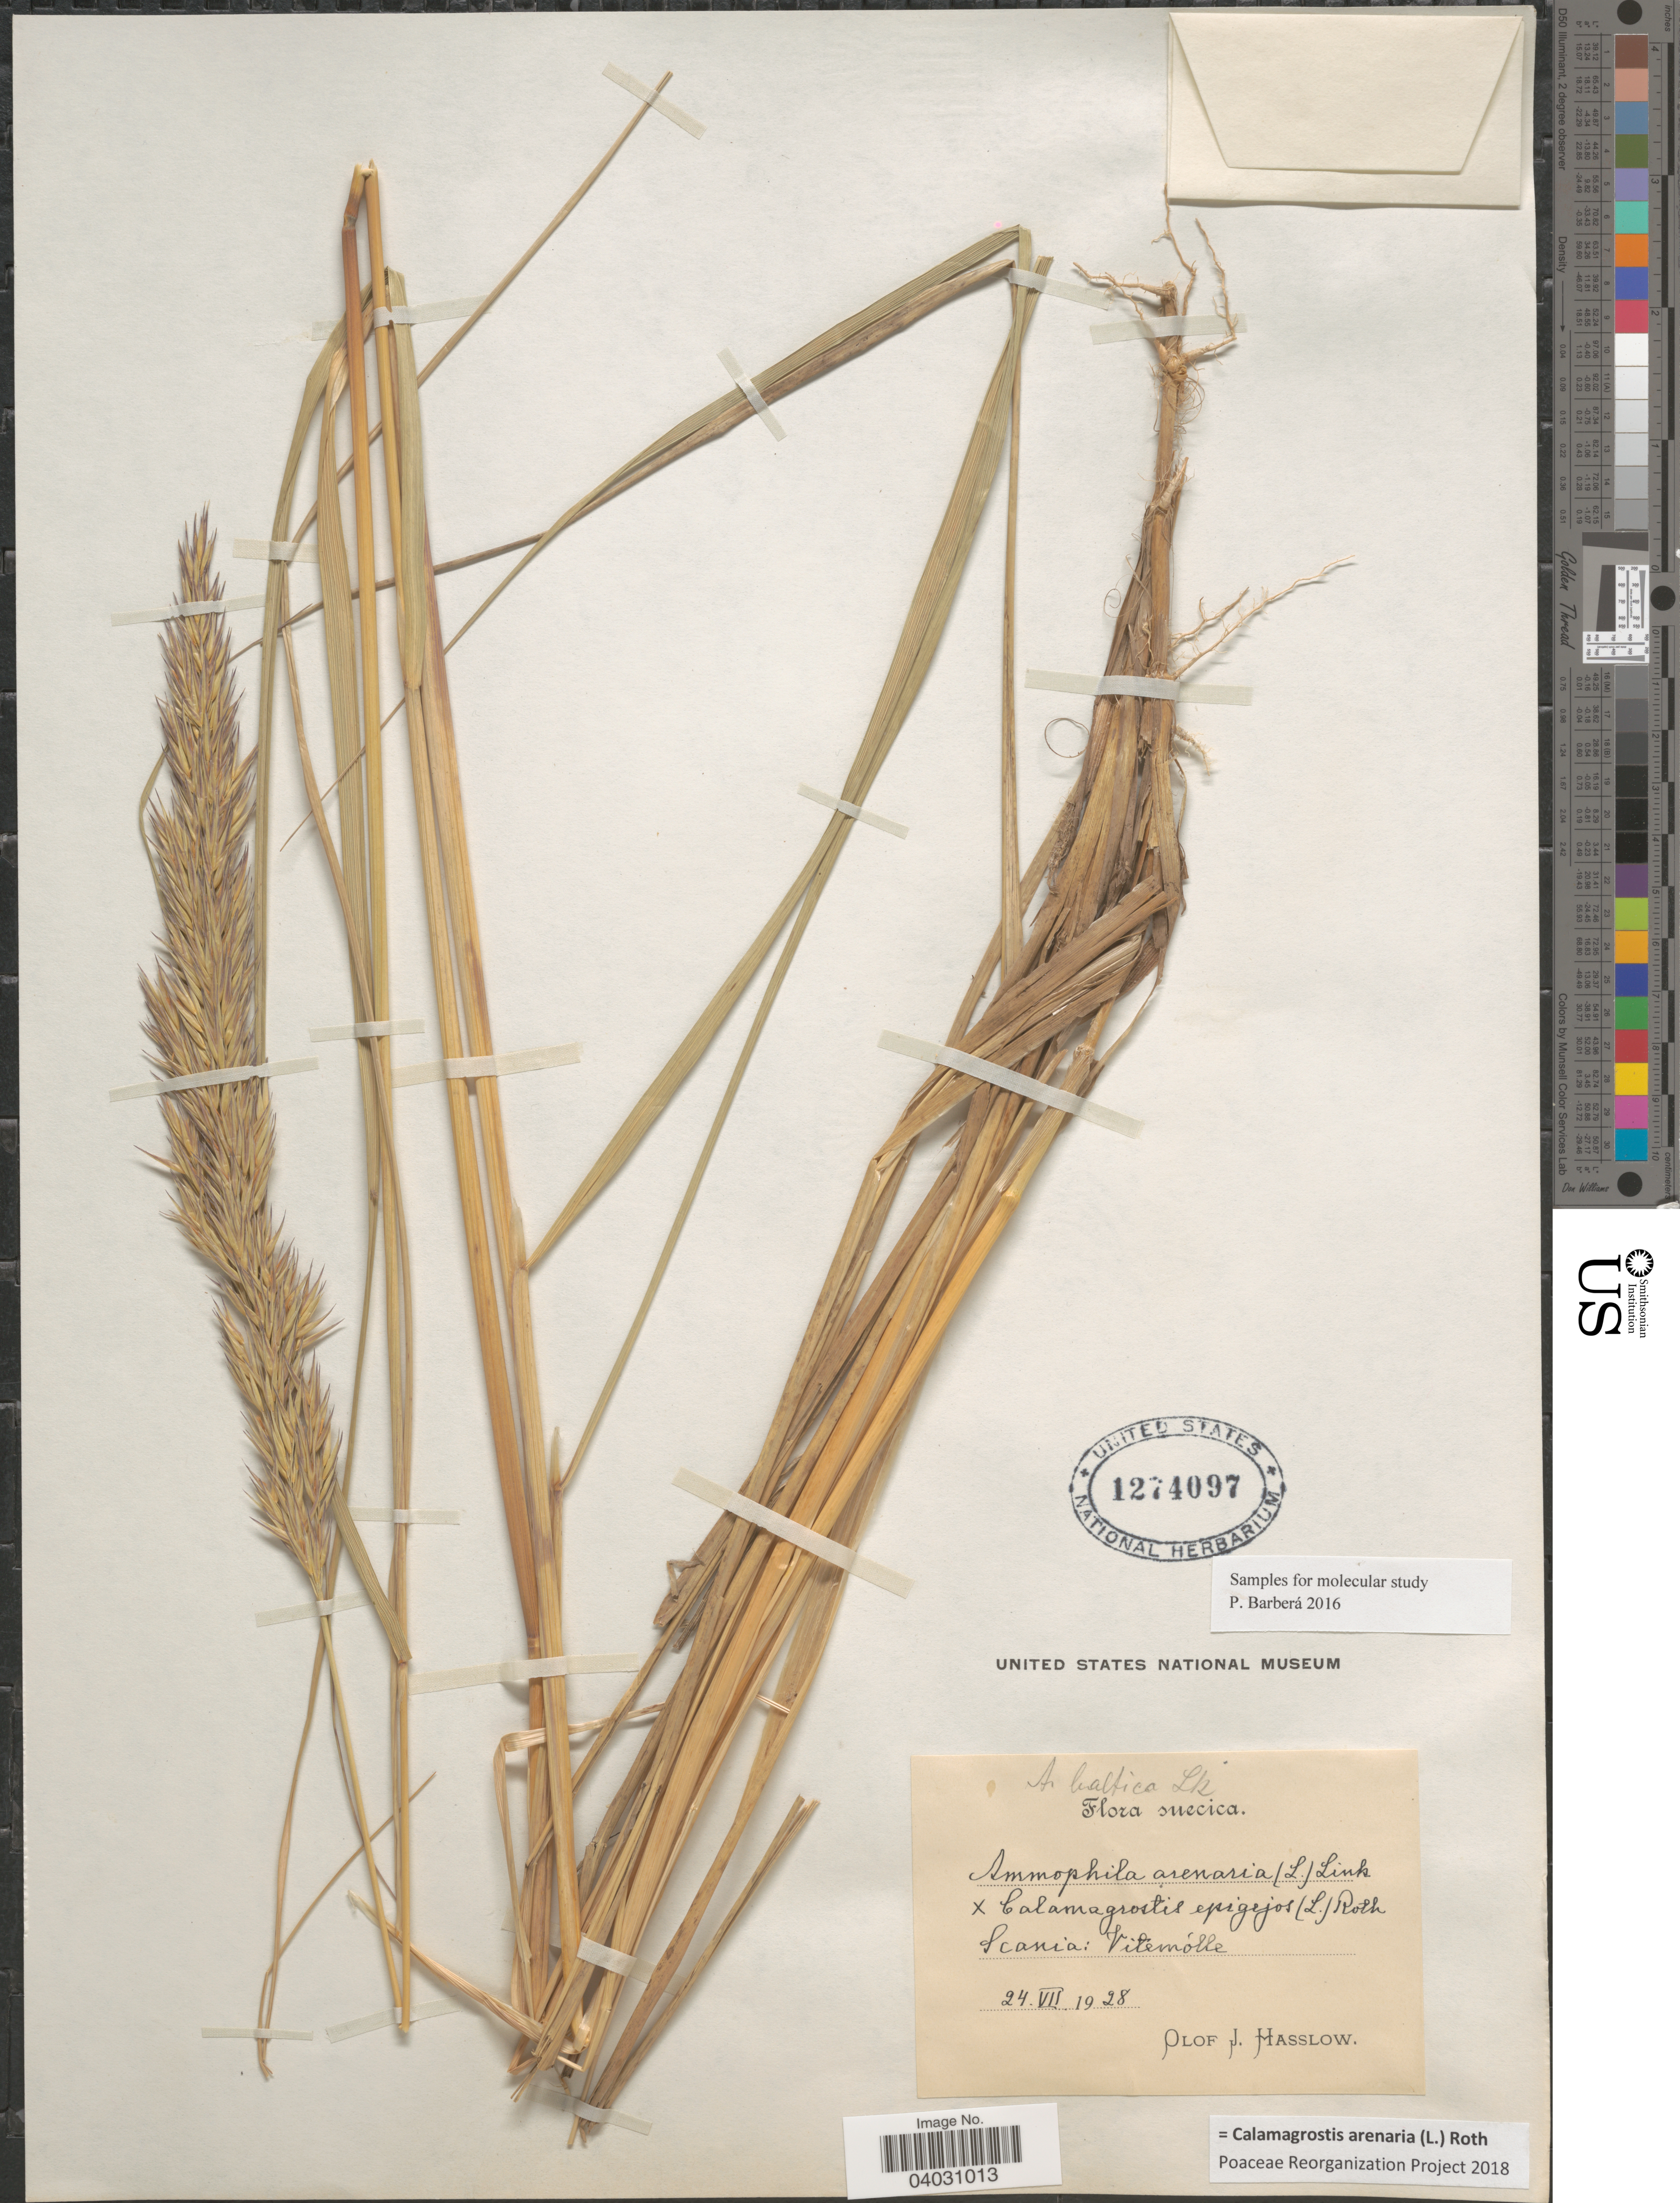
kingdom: Plantae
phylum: Tracheophyta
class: Liliopsida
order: Poales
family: Poaceae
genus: Calamagrostis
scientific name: Calamagrostis arenaria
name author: (L.) Roth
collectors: O. Hasslow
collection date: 1928-07-24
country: Sweden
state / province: Skåne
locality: Suecica. Scania: Vitémólle.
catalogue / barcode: US 1274097